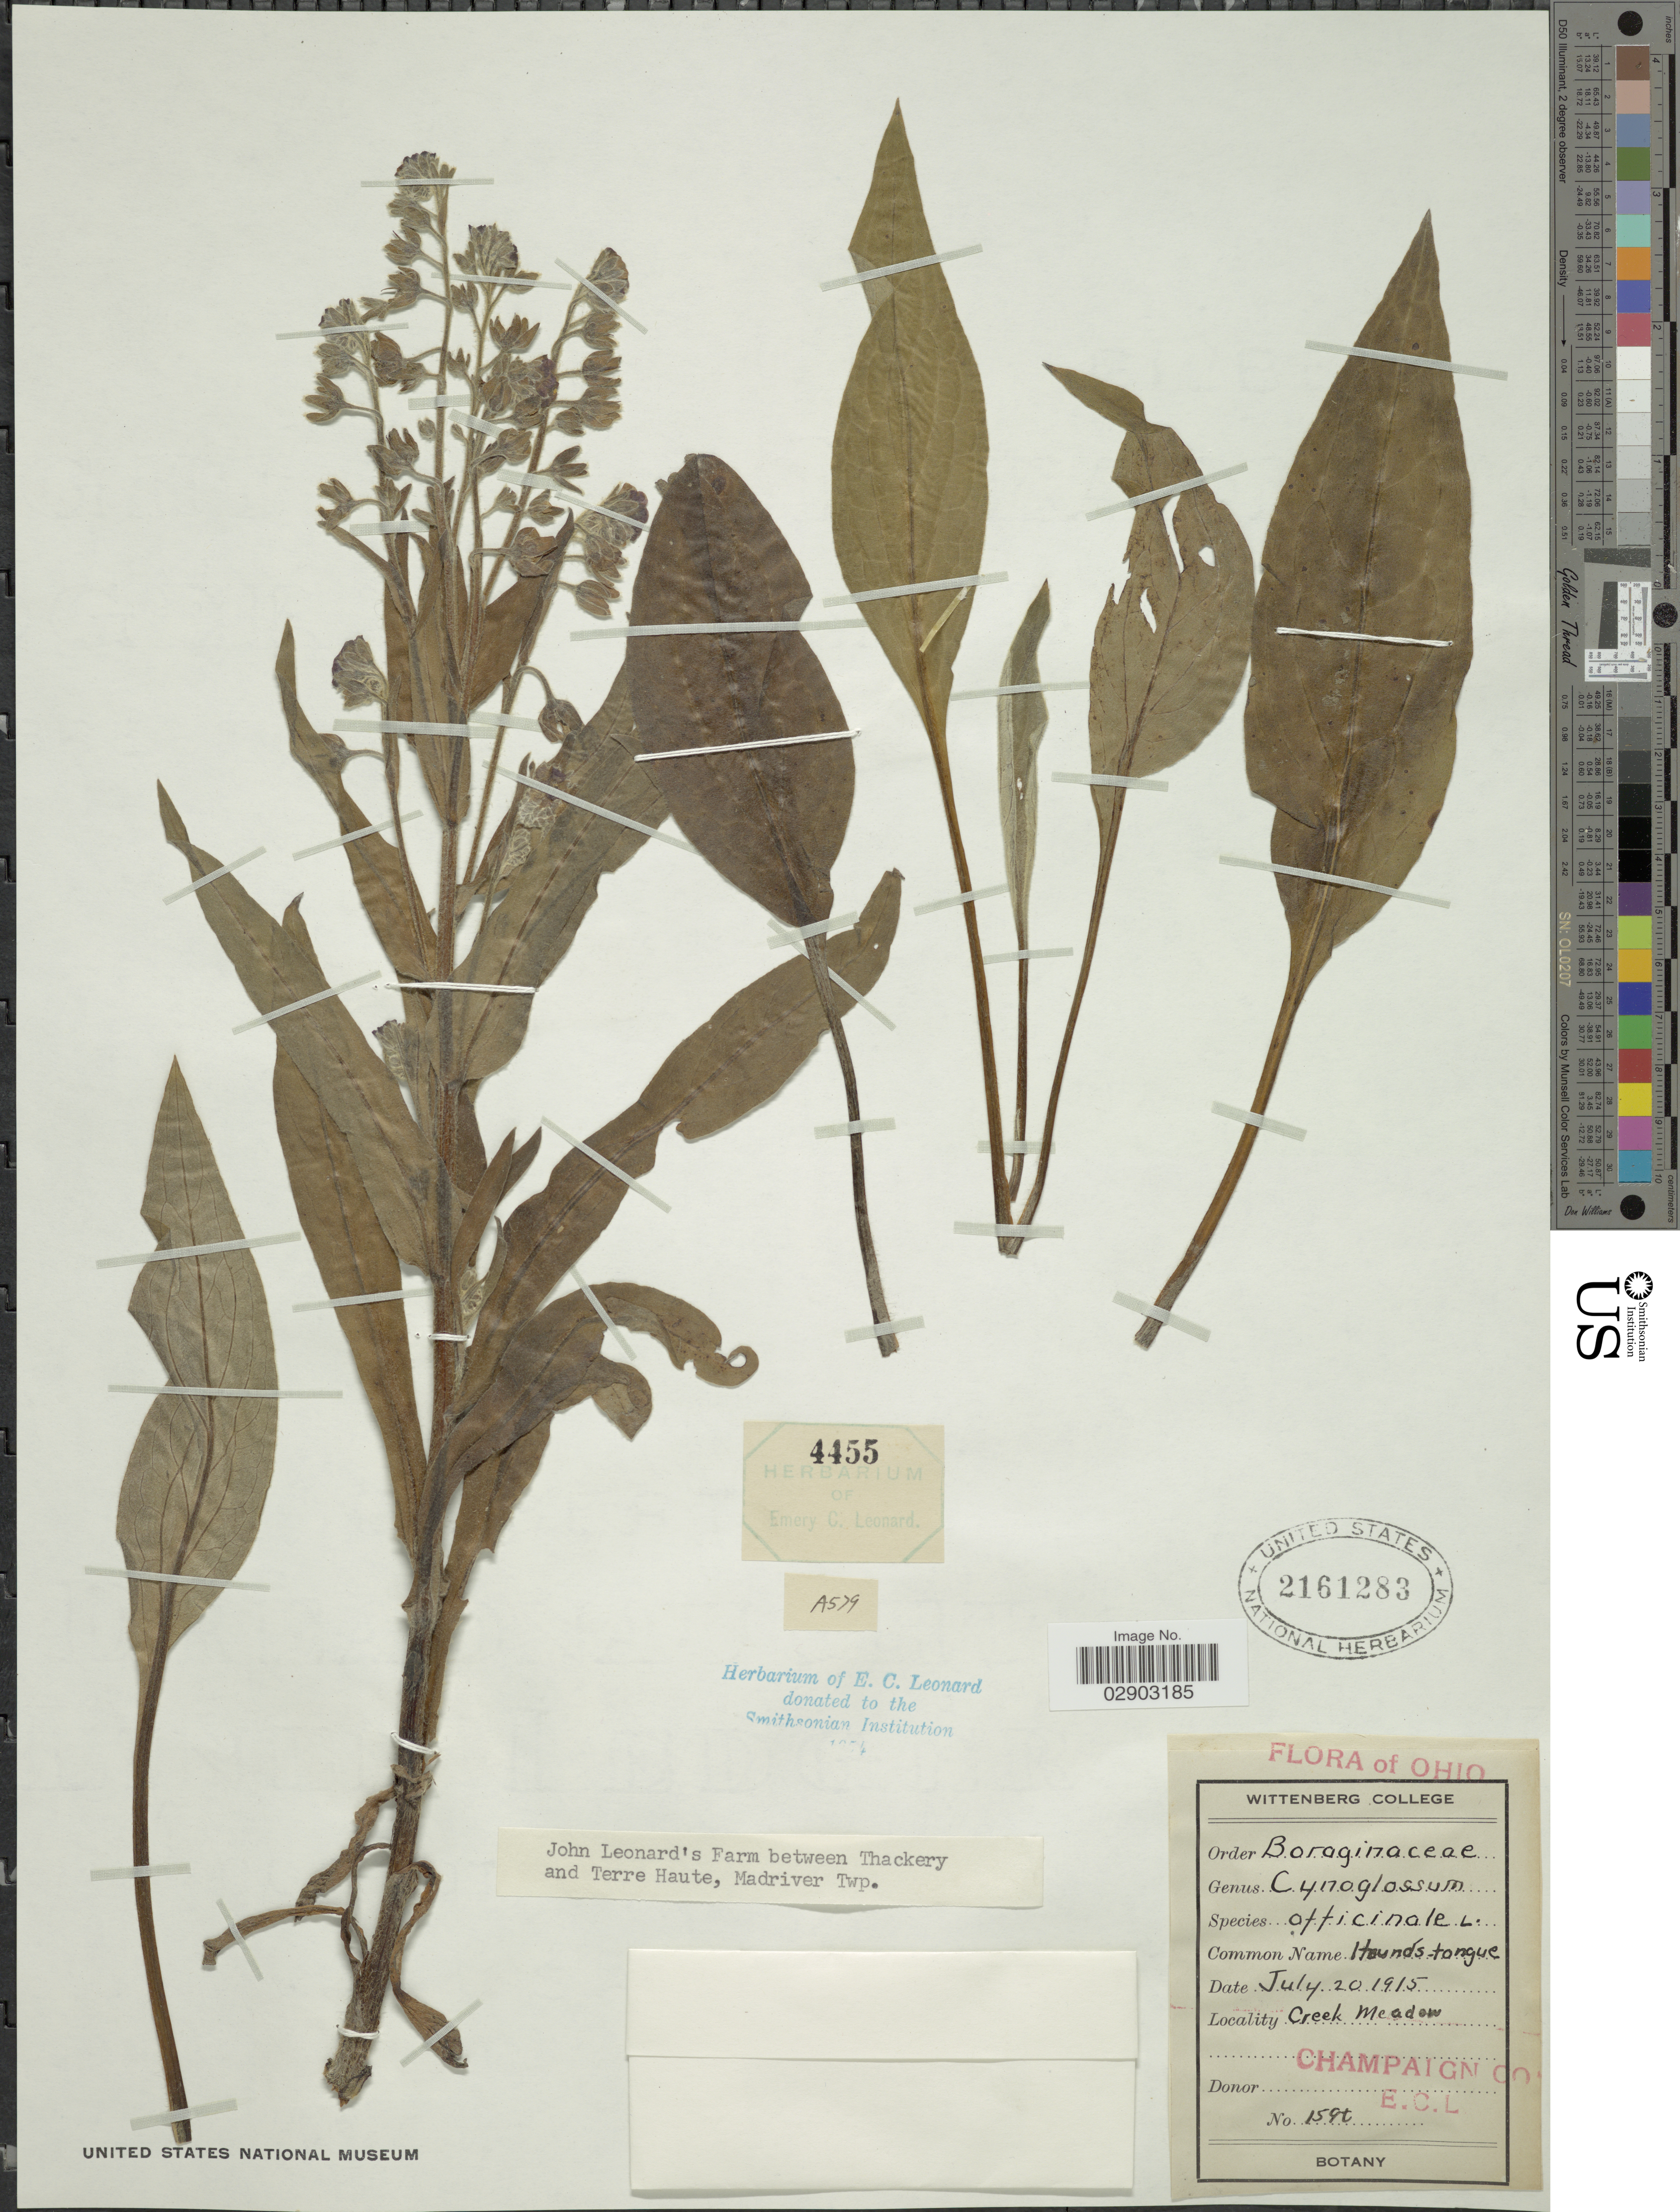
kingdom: Plantae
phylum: Tracheophyta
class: Magnoliopsida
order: Boraginales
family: Boraginaceae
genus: Cynoglossum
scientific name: Cynoglossum officinale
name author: L.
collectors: E. C. Leonard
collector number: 1590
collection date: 1915-07-20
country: United States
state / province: Ohio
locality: Creek Meadow. Champaign Co. John Leonard's Farm between Thackery and Terre Haute, Madriver Twp.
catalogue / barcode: US 2161283